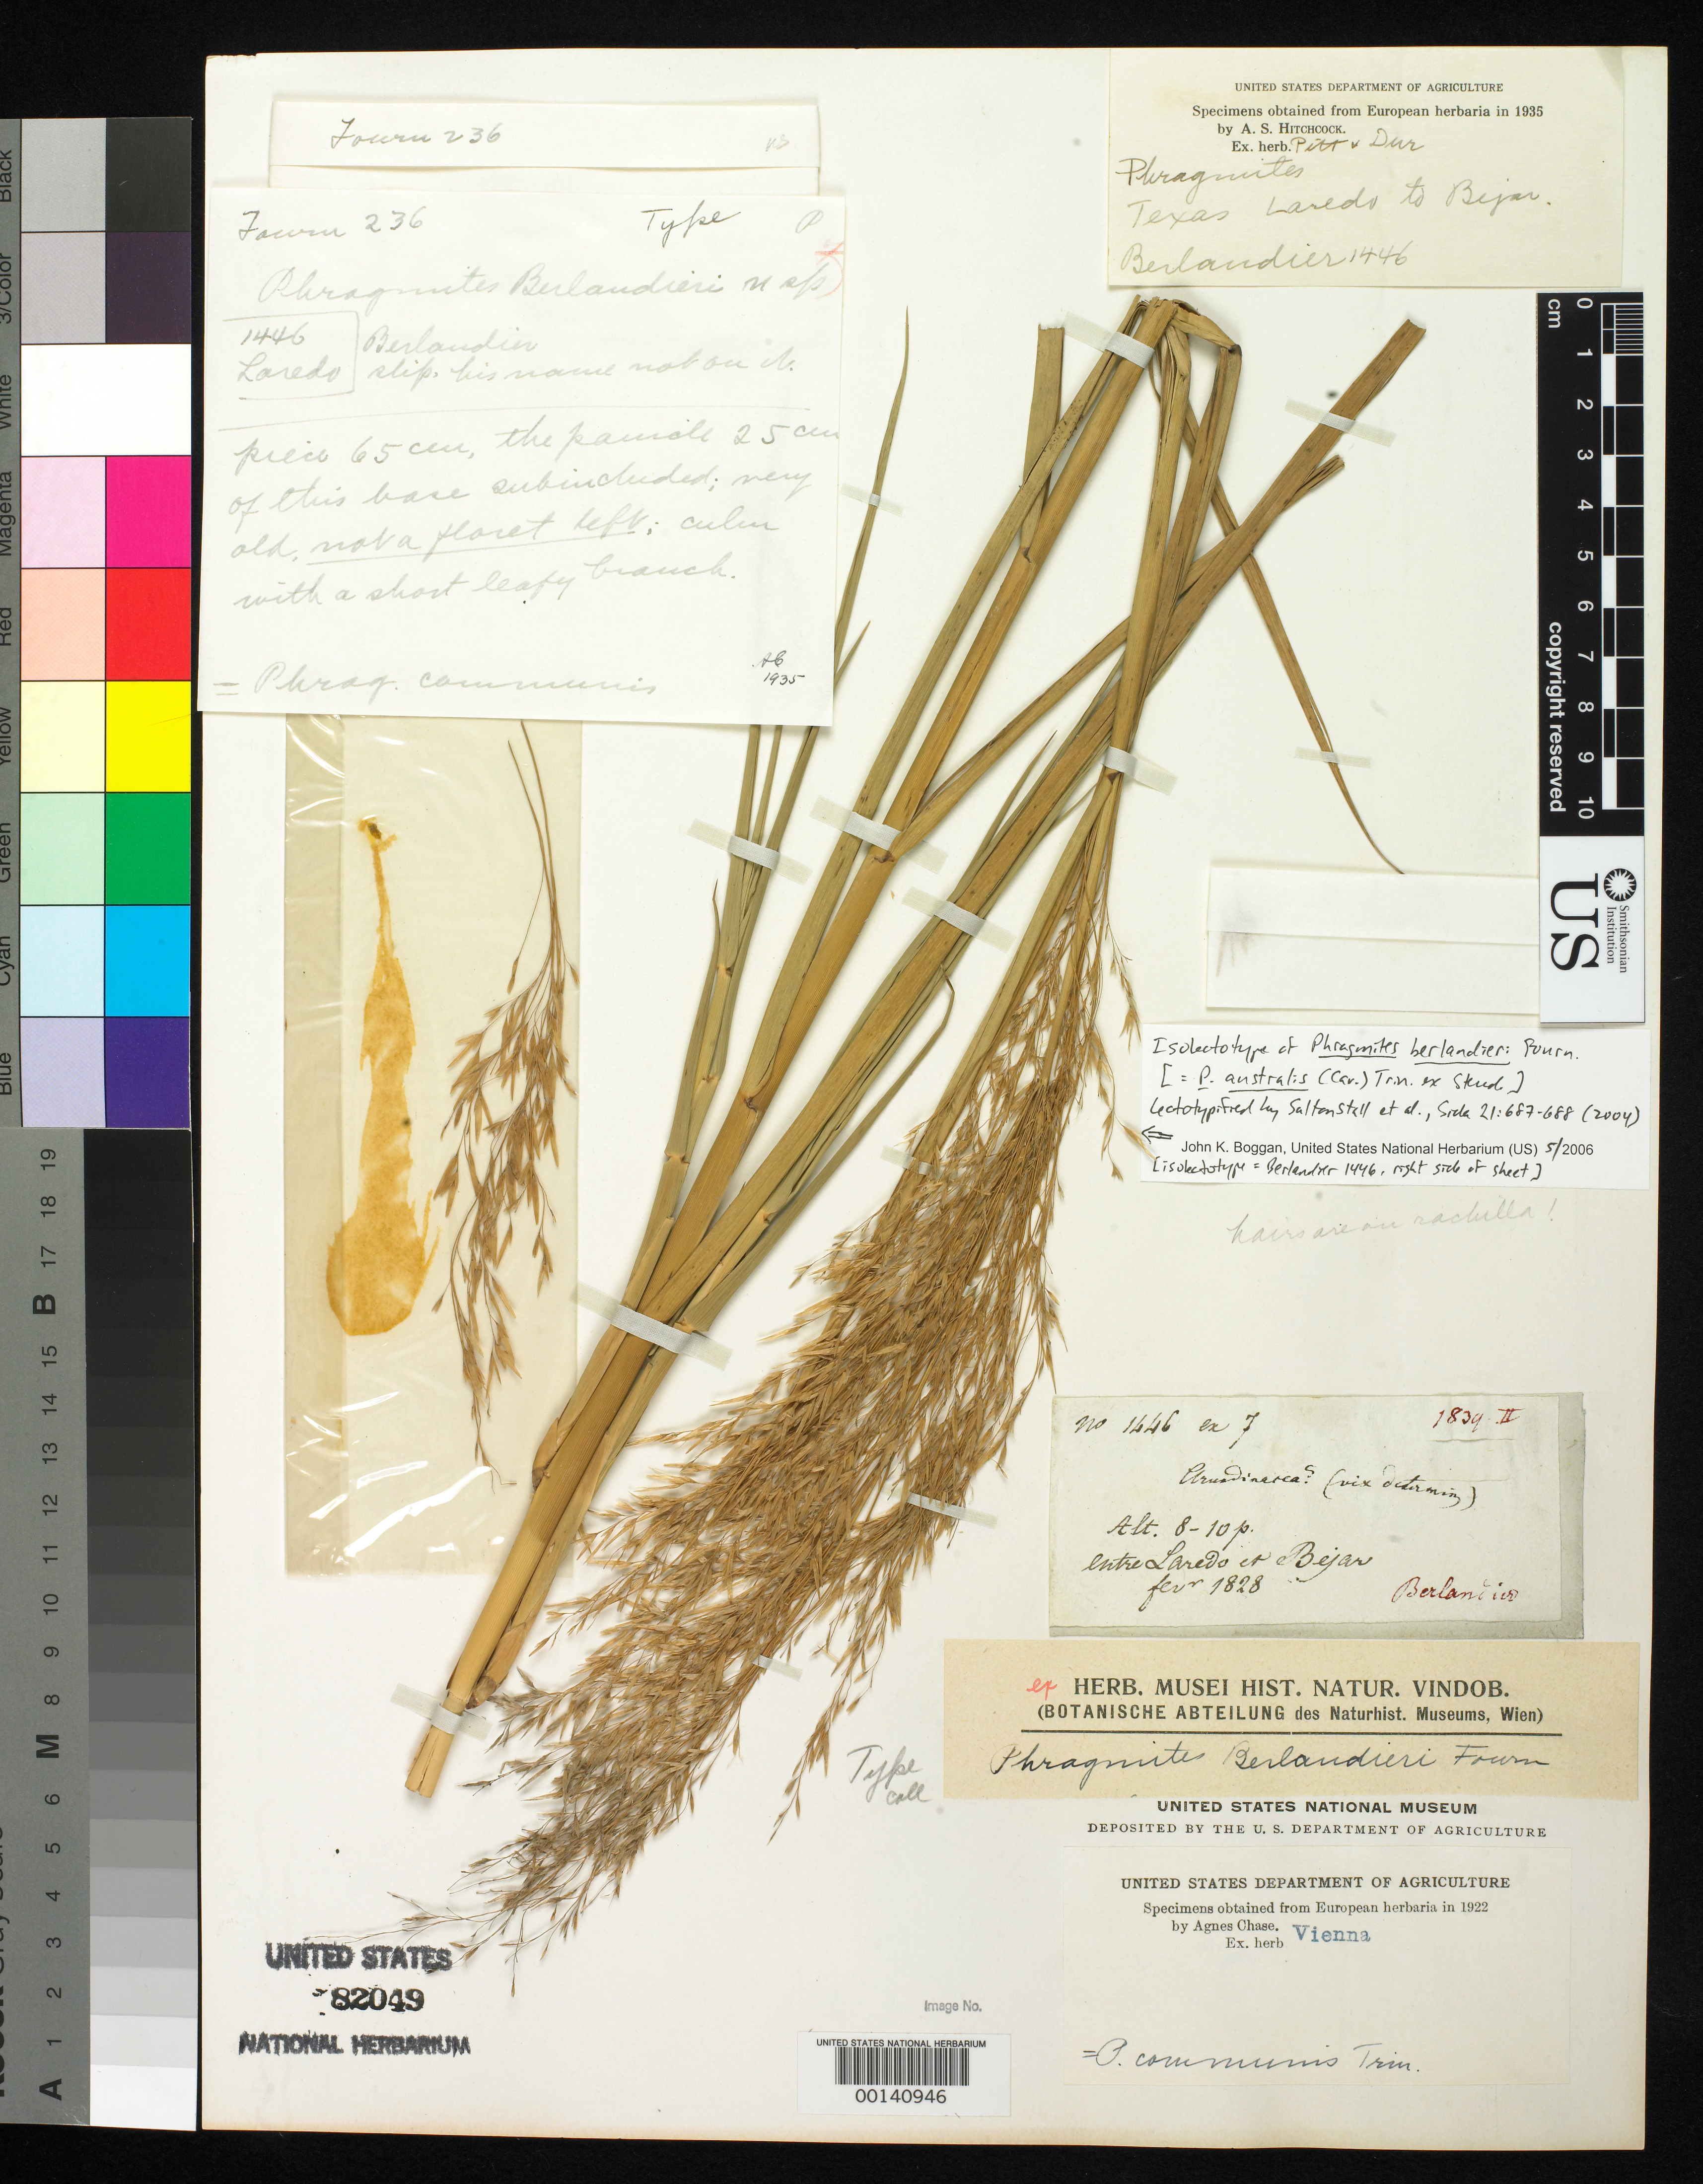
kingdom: Plantae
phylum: Tracheophyta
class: Liliopsida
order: Poales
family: Poaceae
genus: Phragmites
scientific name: Phragmites berlandieri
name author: E. Fourn.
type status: Isolectotype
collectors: J. L. Berlandier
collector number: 1446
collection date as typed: Feb 1828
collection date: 1828-02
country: United States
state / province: Texas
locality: Entre Laredo et Bejar.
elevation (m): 2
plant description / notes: US isolectotype cited as "the large specimen on the sheet that includes a culm with a complete inflorescence: US-82049 ex W"; sheet also mounted with fragmentary material from other herbaria.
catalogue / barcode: US 82049